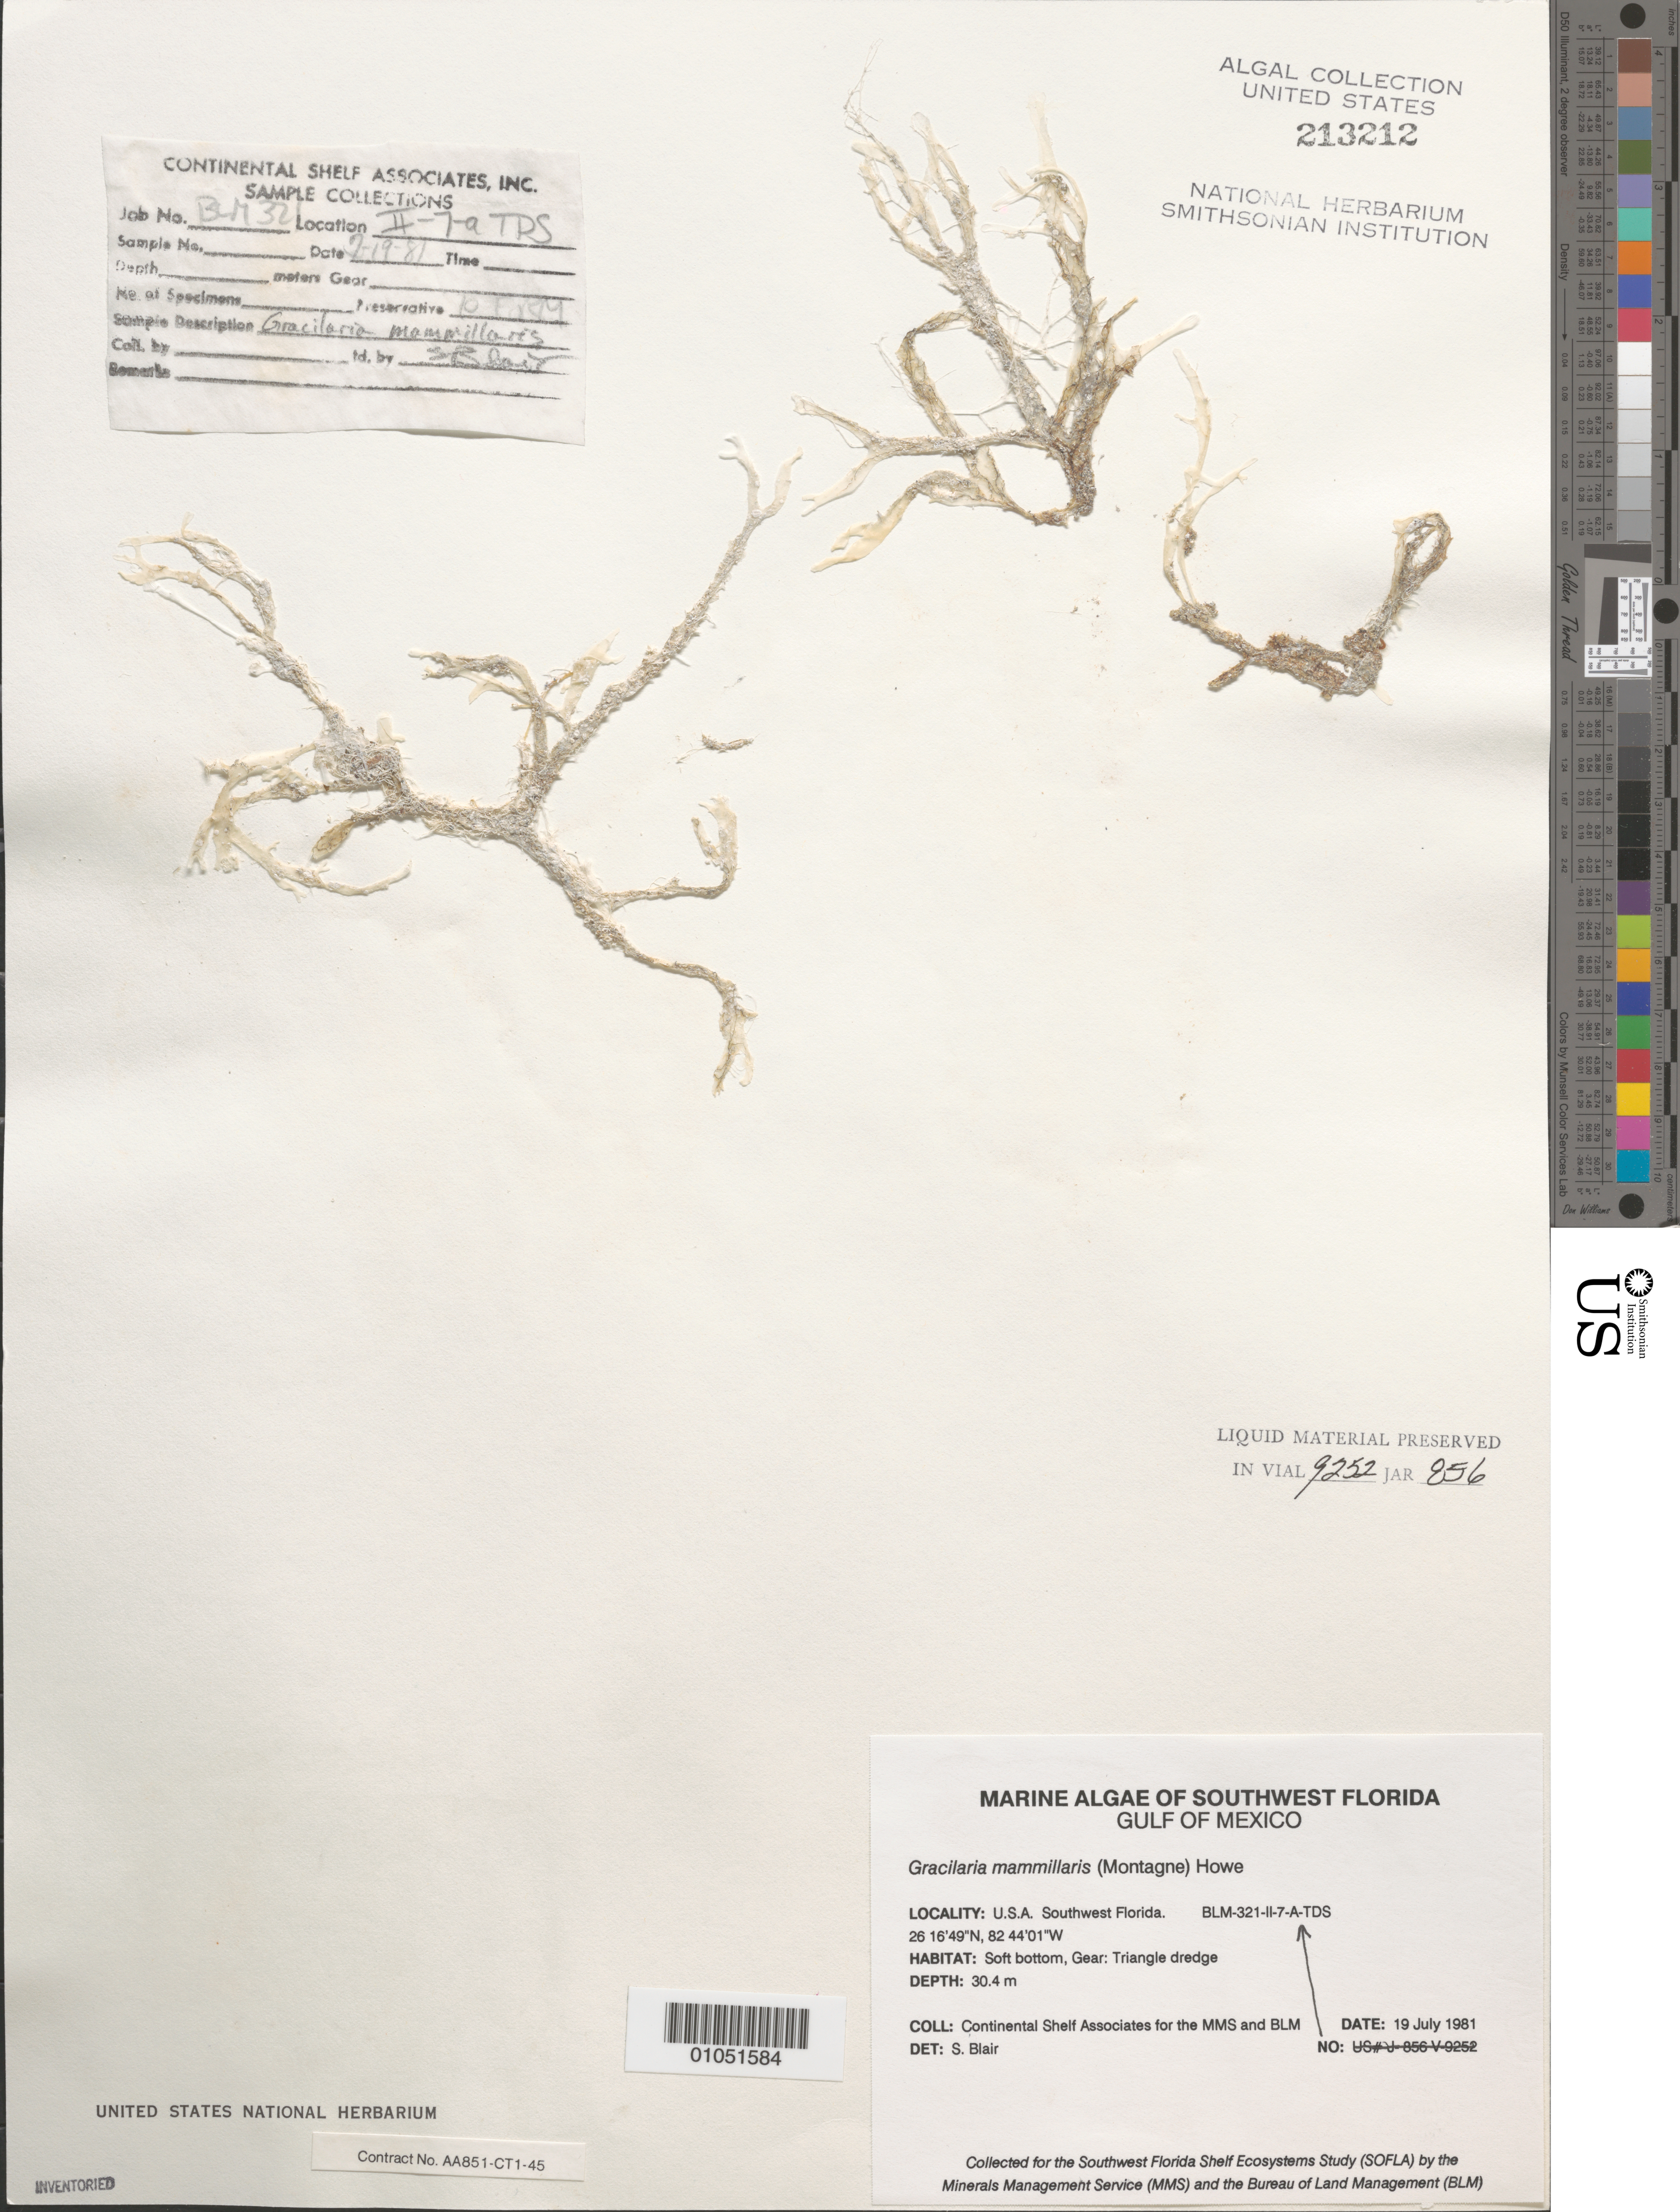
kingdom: Plantae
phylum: Rhodophyta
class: Florideophyceae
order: Gracilariales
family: Gracilariaceae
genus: Gracilaria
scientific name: Gracilaria mammillaris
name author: (Mont.) M. Howe in Britton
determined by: Blair, S. M.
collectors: Continental Shelf Associates for the MMS/BLM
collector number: BLM-321-II-7-A-TDS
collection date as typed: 19 Jul 1981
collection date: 1981-07-19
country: United States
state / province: Florida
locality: Gulf of Mexico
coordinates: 26 16'49"N, 82 44'01"W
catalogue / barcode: US 213212